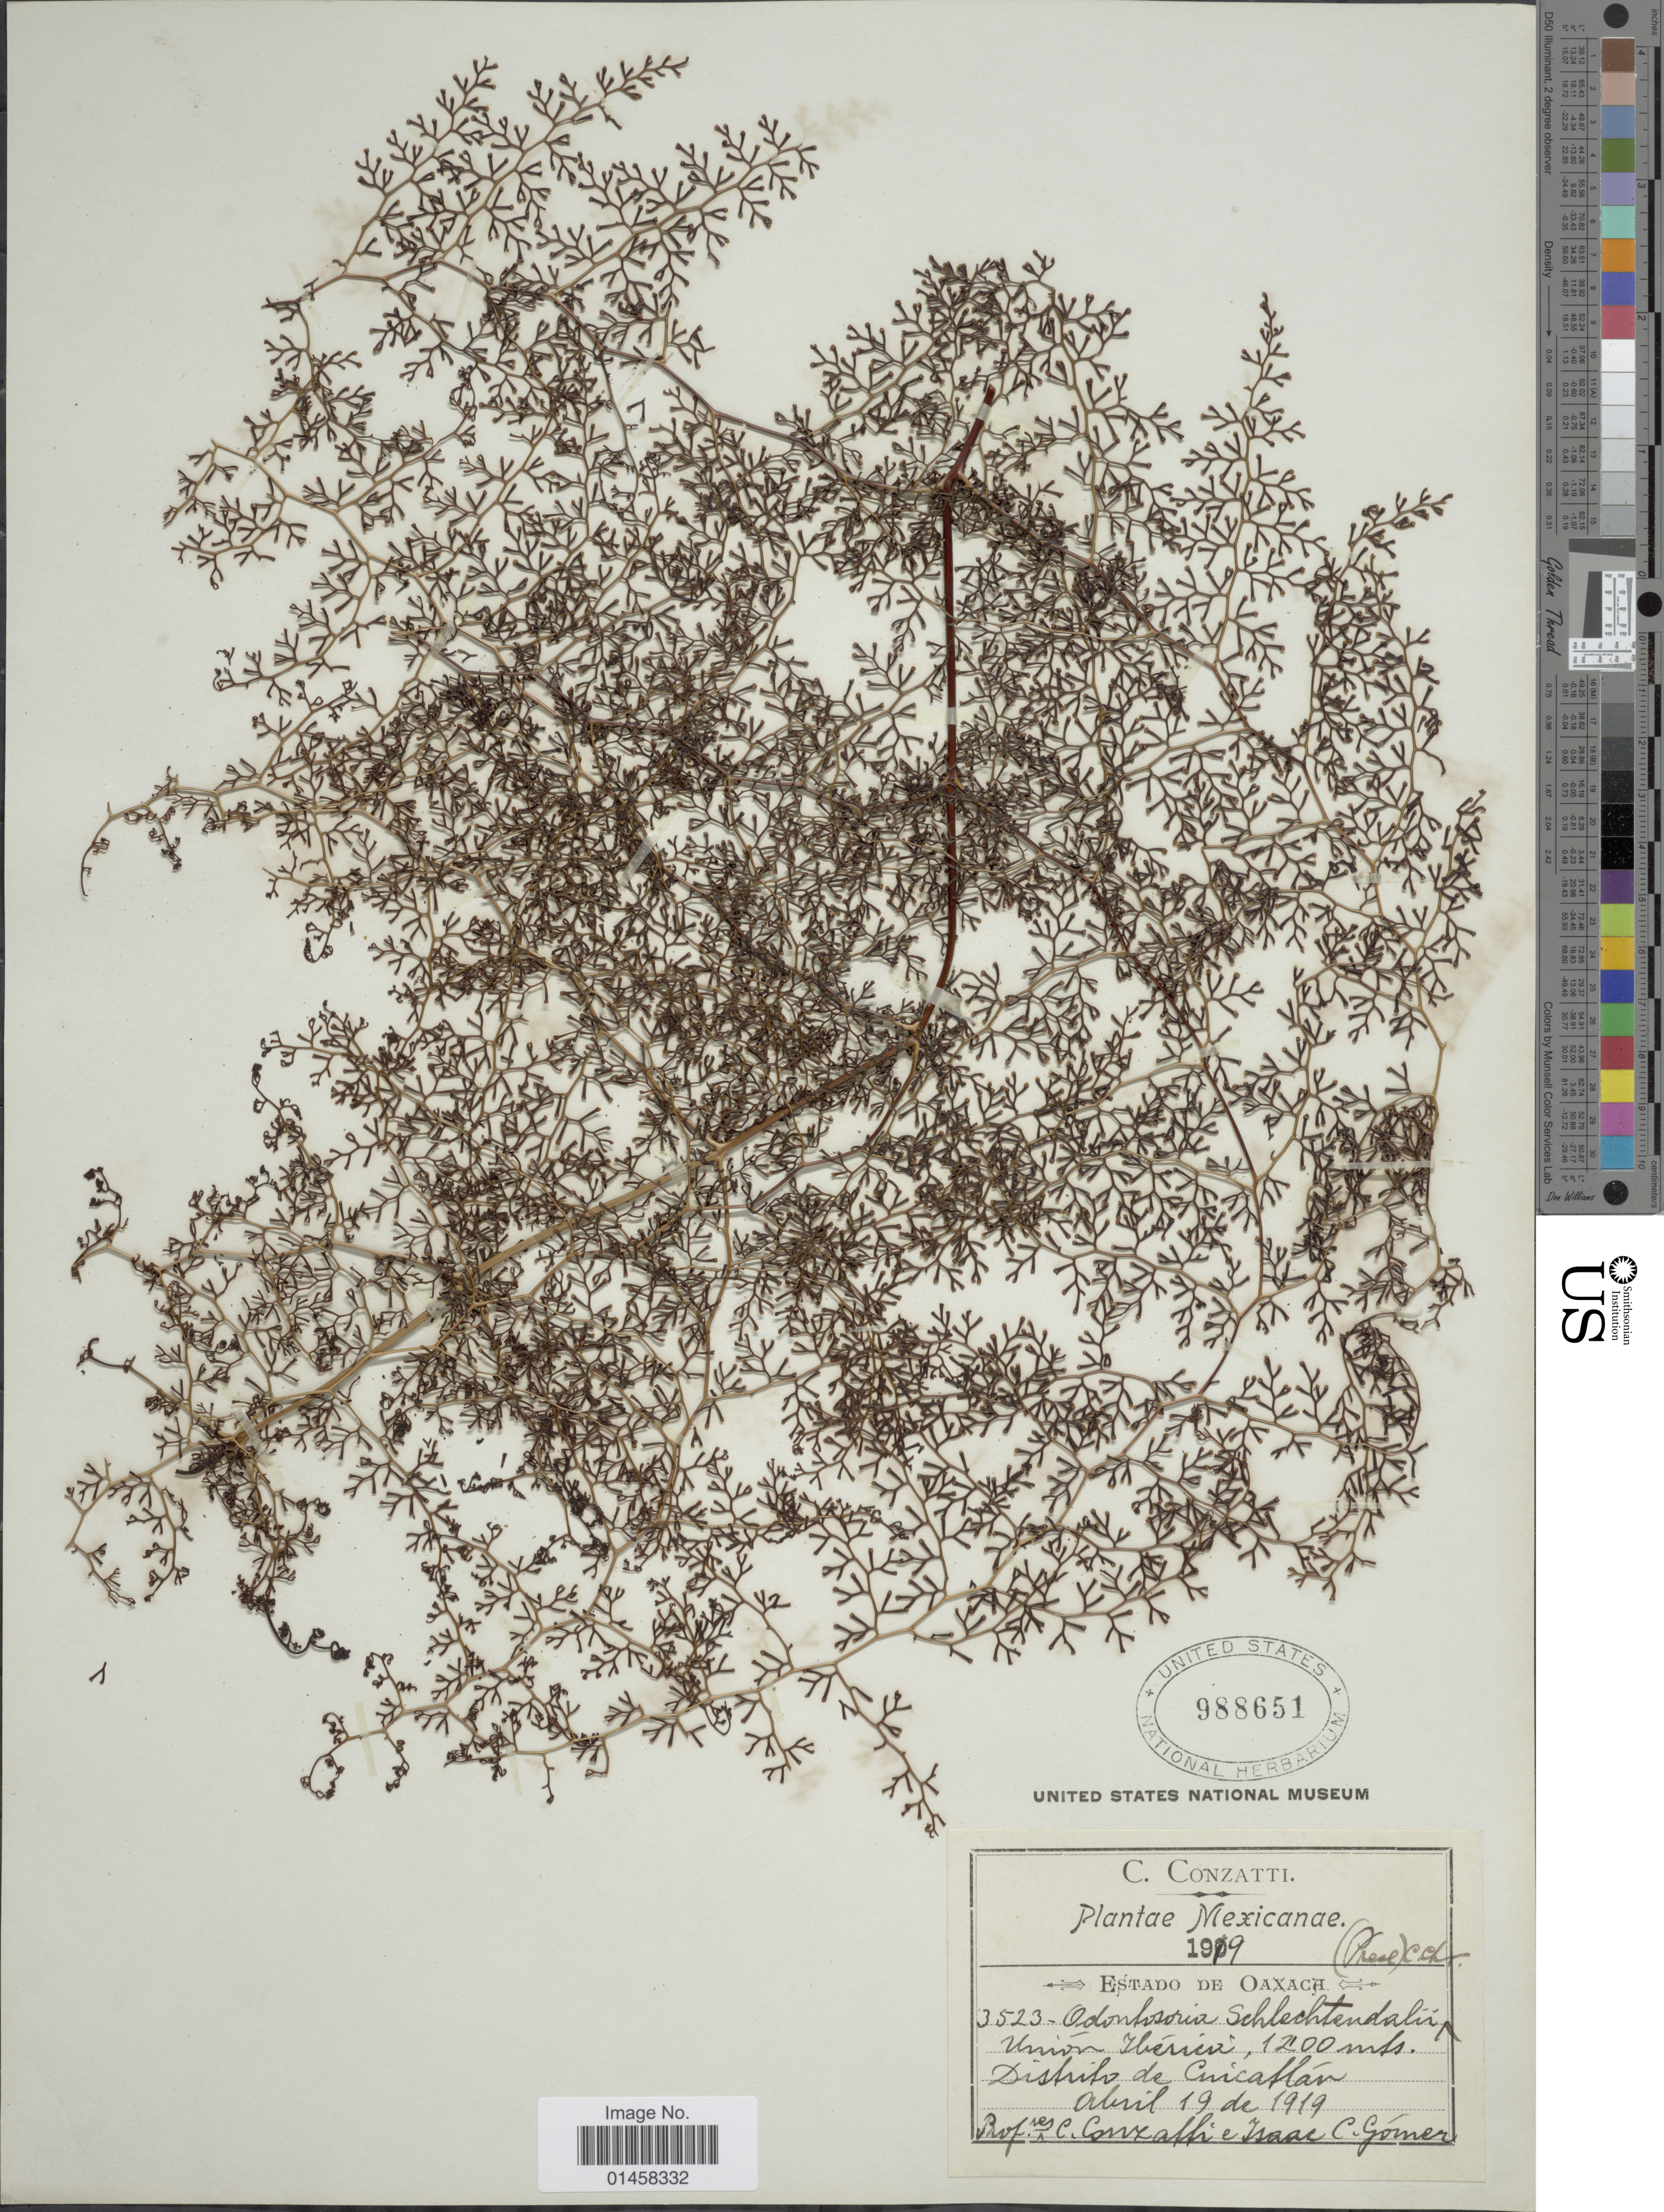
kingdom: Plantae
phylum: Tracheophyta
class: Polypodiopsida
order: Polypodiales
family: Lindsaeaceae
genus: Odontosoria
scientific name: Odontosoria schlechtendalii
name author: (C. Presl) C. Chr.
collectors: C. Conzalli & I. Gomez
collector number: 3523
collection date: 1919-04-19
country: Mexico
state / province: Oaxaca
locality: Union Iberica, Distrito de Cuicatlan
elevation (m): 1200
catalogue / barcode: US 988651